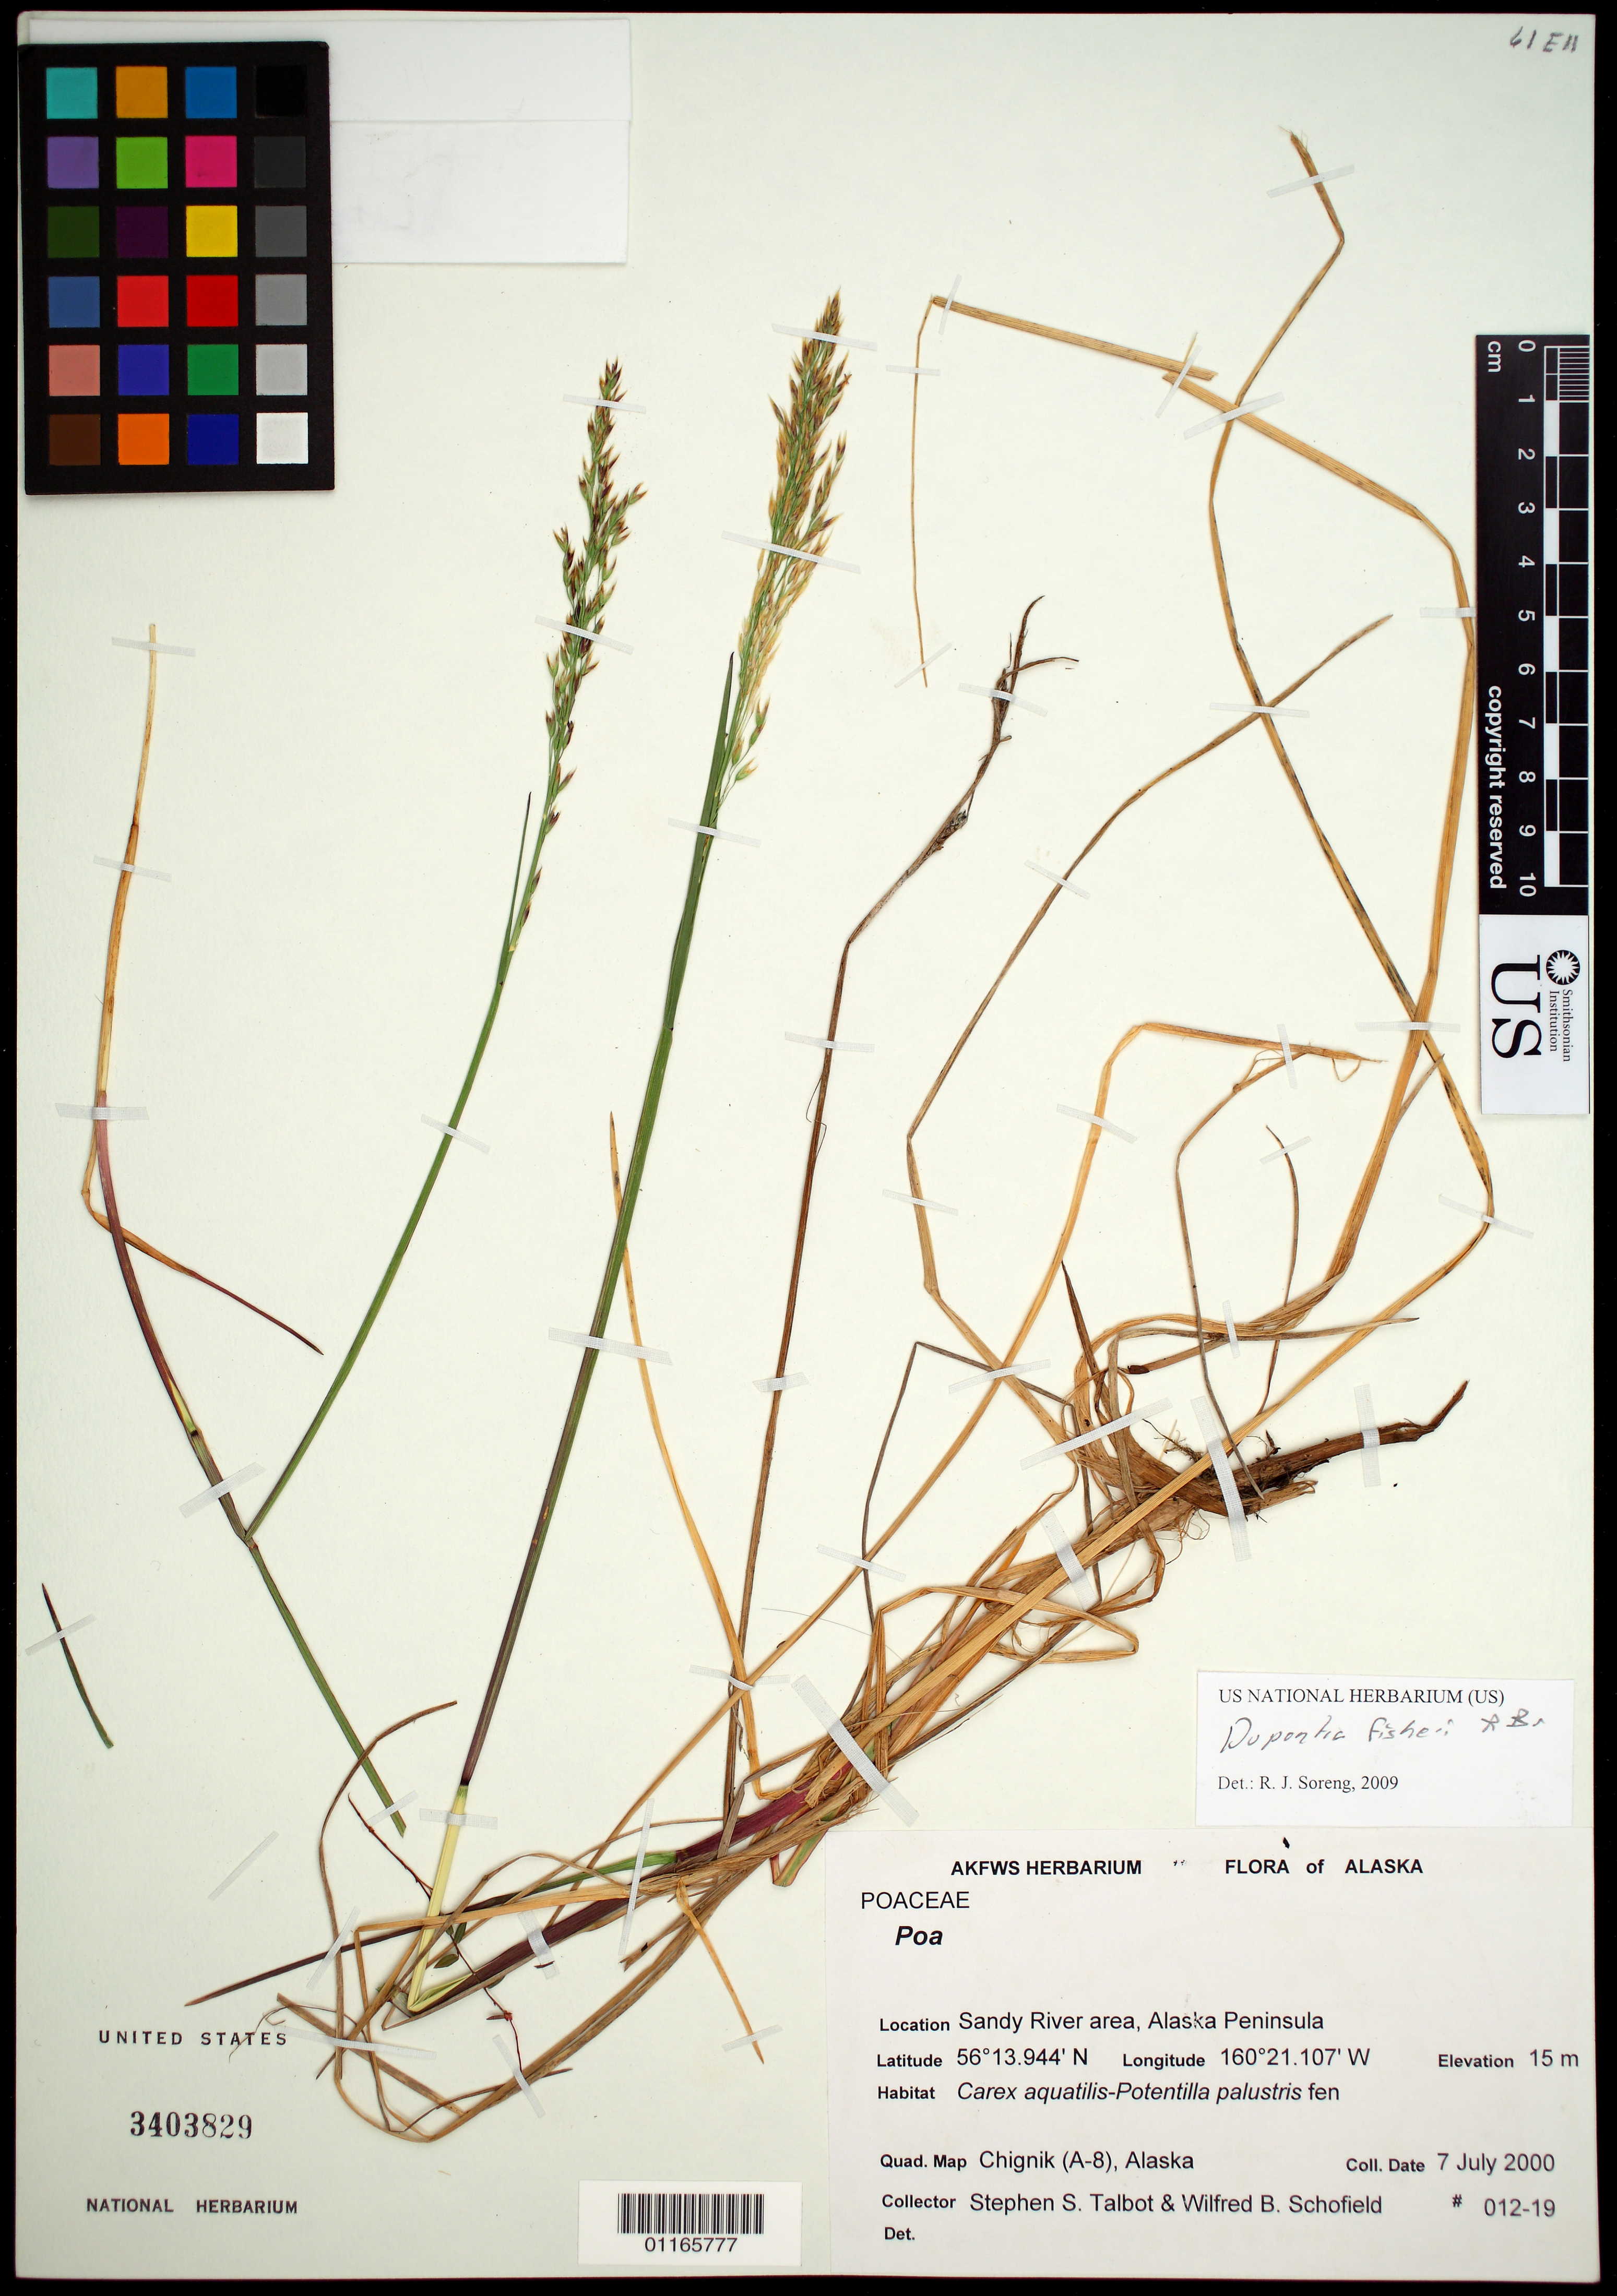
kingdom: Plantae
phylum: Tracheophyta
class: Liliopsida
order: Poales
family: Poaceae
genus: Dupontia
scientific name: Dupontia fisheri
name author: R. Br.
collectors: S. S. Talbot & W. Schofield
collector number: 012-19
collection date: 2000-07-07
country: United States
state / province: Alaska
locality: Sandy River area, Alaska Peninsula.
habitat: Carex aquatilis-Potentilla palustris fen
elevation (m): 15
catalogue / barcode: US 3403829